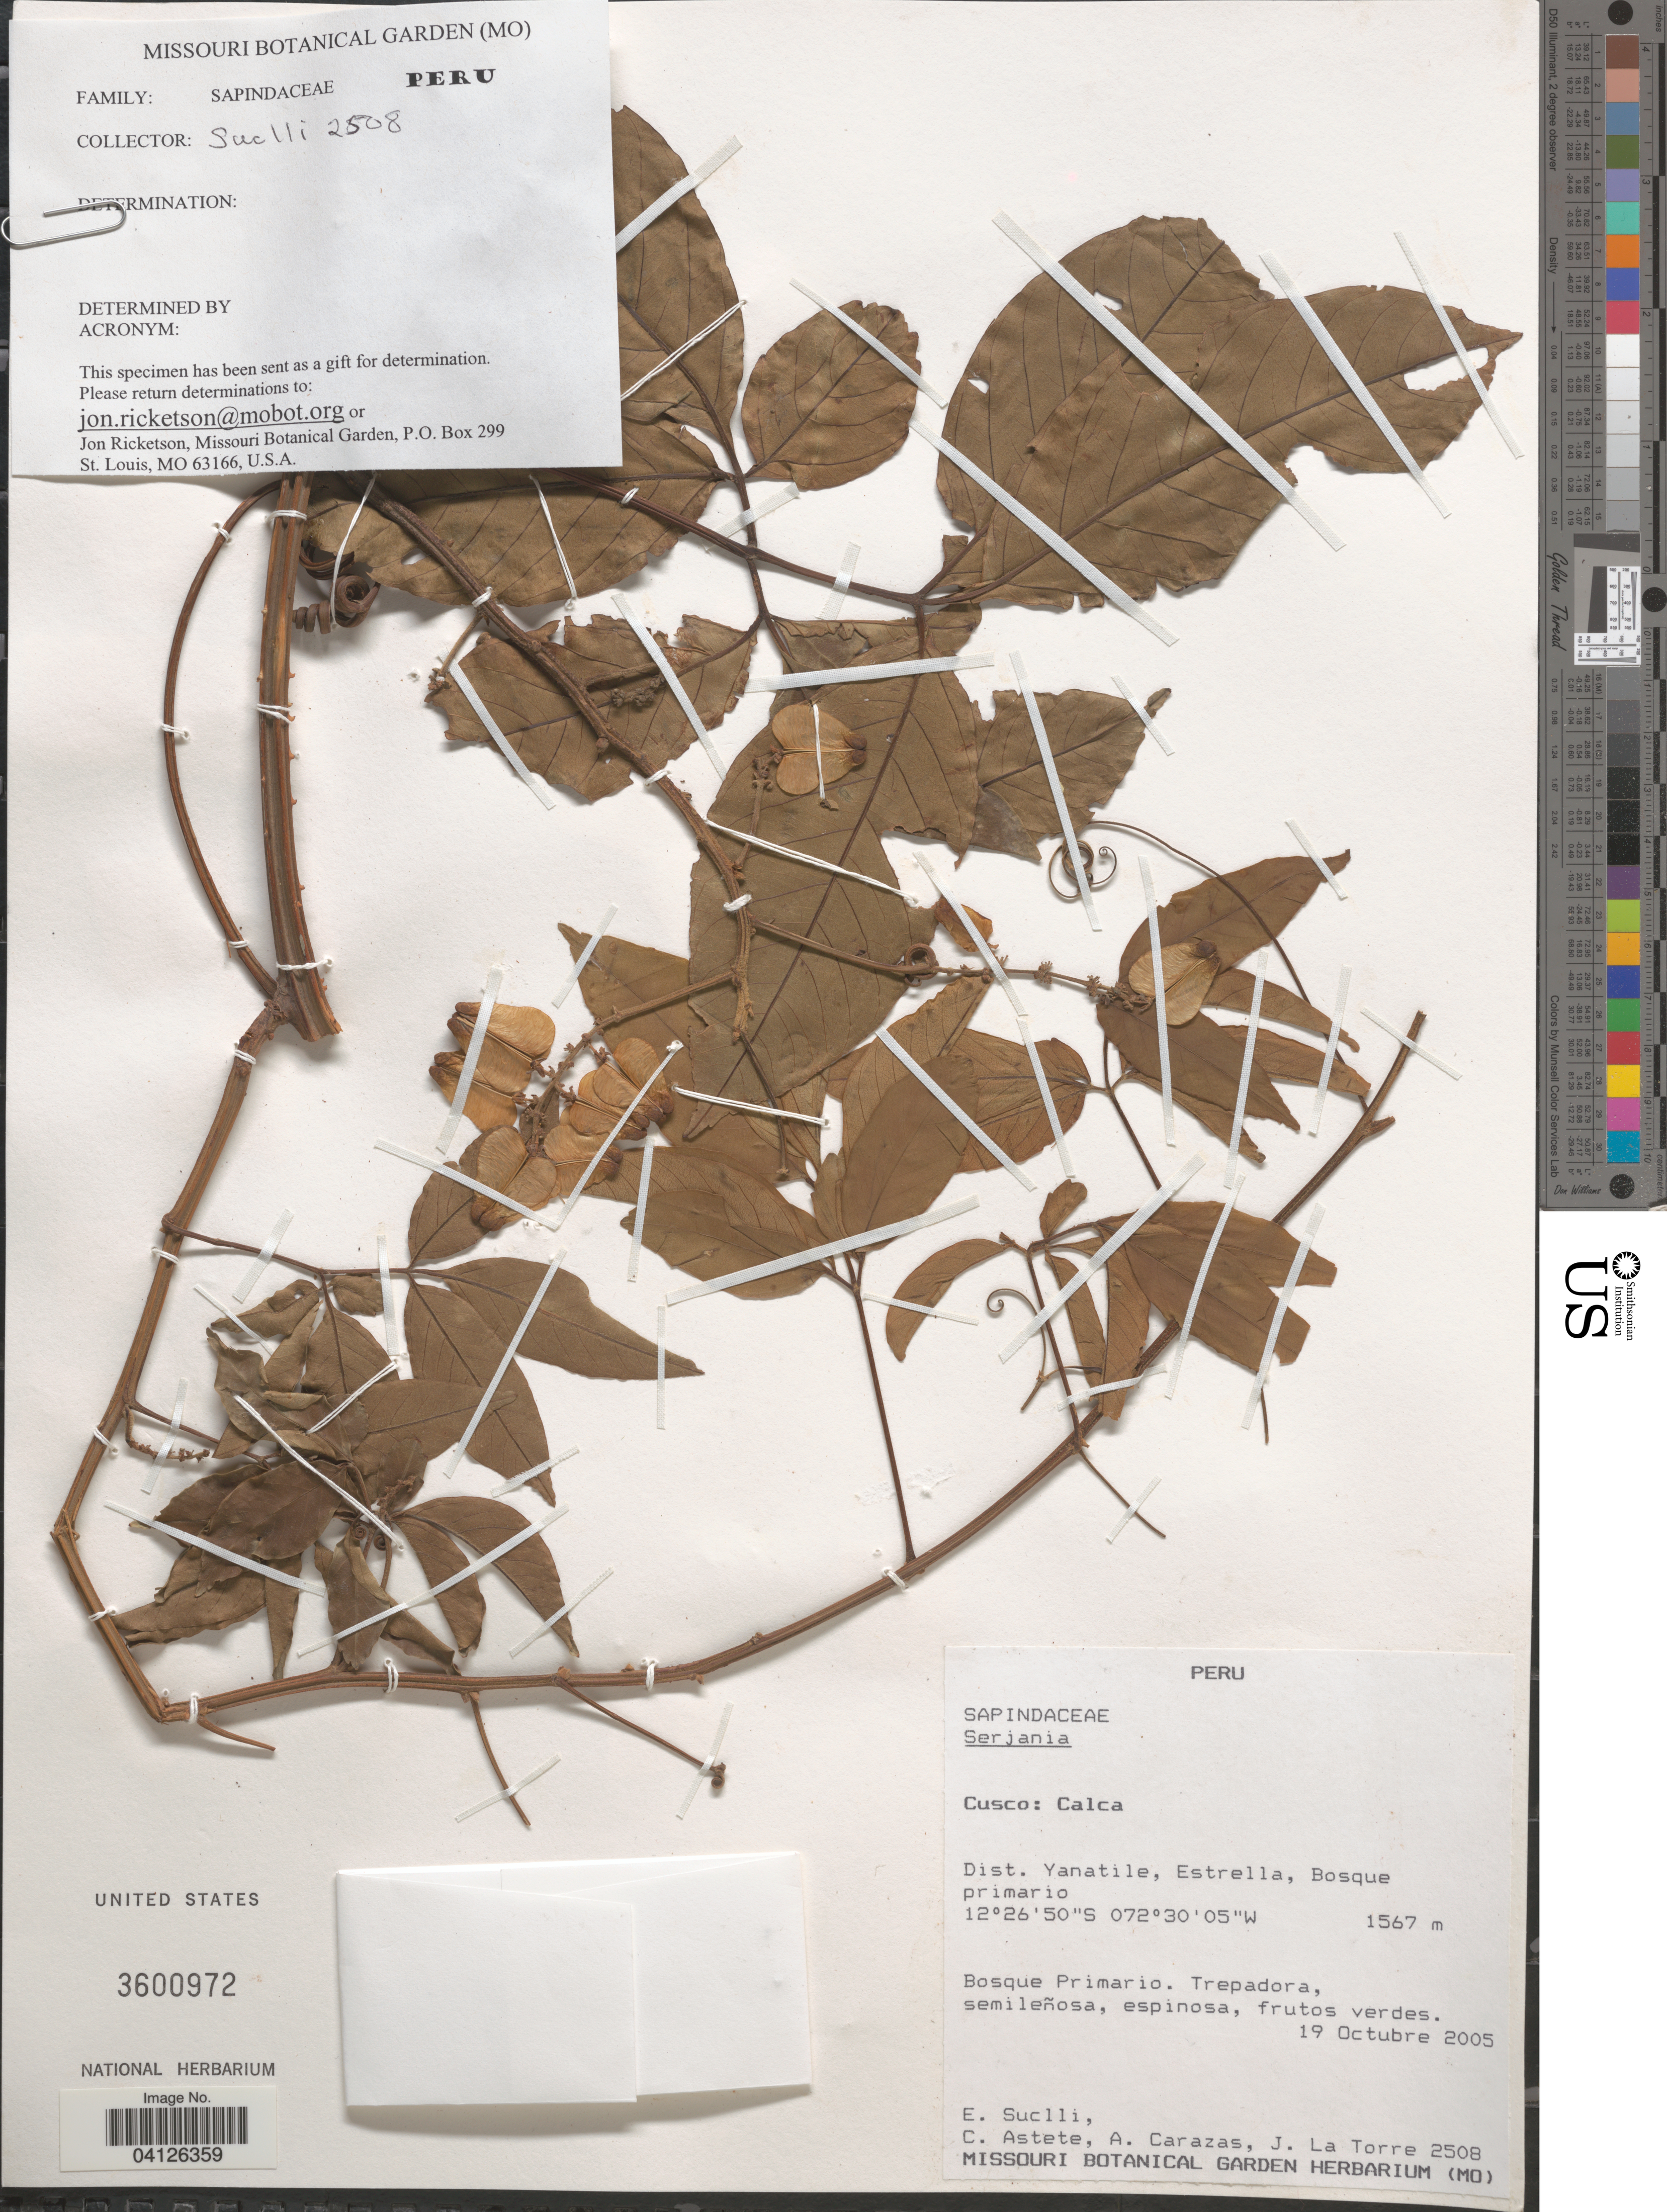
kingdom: Plantae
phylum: Tracheophyta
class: Magnoliopsida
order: Sapindales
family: Sapindaceae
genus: Serjania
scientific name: Serjania rubicaulis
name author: Benth. ex Radlk.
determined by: Acevedo-Rodriguez, P., (US), Smithsonian Institution - National Museum of Natural History (UNITED STATES)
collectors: E. Suclli, C. Astete, A. Carazas & J. La Torre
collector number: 2508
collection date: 2005-10-19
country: Peru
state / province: Cusco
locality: Calca. Dist. Yanatile, Estrella.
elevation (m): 1567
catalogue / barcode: US 3600972